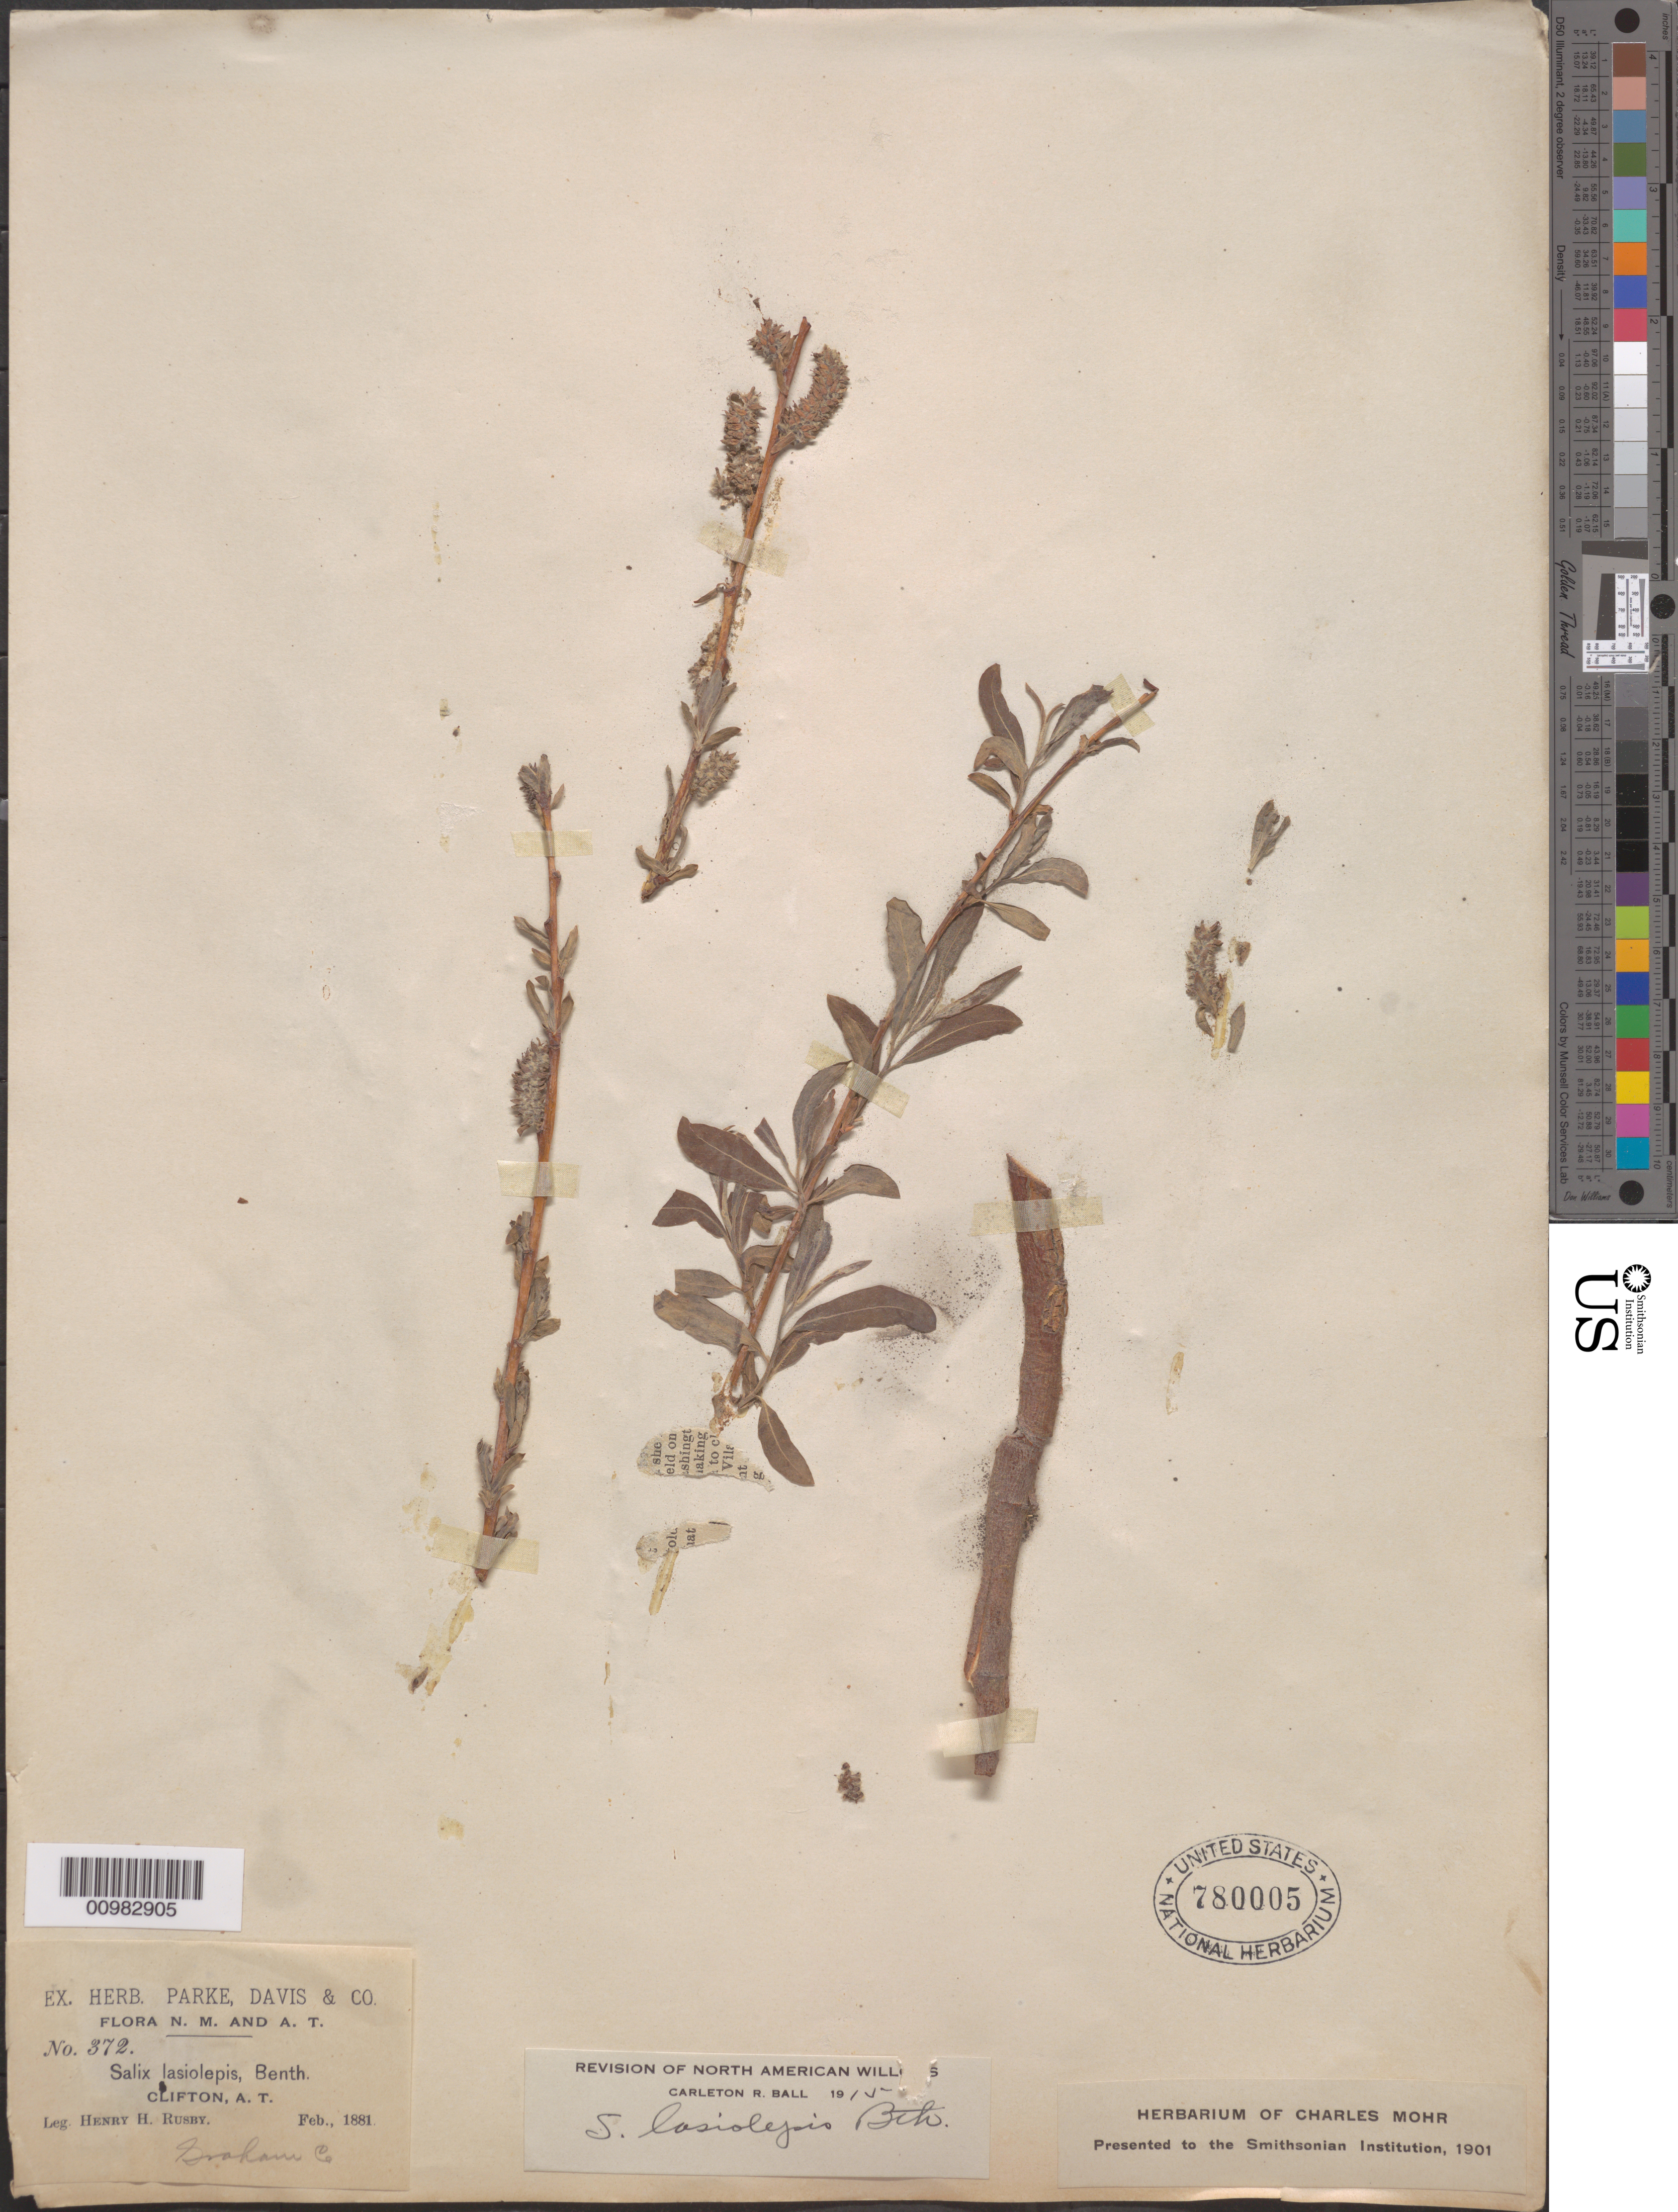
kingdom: Plantae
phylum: Tracheophyta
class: Magnoliopsida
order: Malpighiales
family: Salicaceae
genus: Salix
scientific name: Salix lasiolepis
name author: Benth.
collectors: H. H. Rusby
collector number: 372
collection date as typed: Feb 1881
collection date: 1881-02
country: United States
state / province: Arizona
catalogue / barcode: US 780005